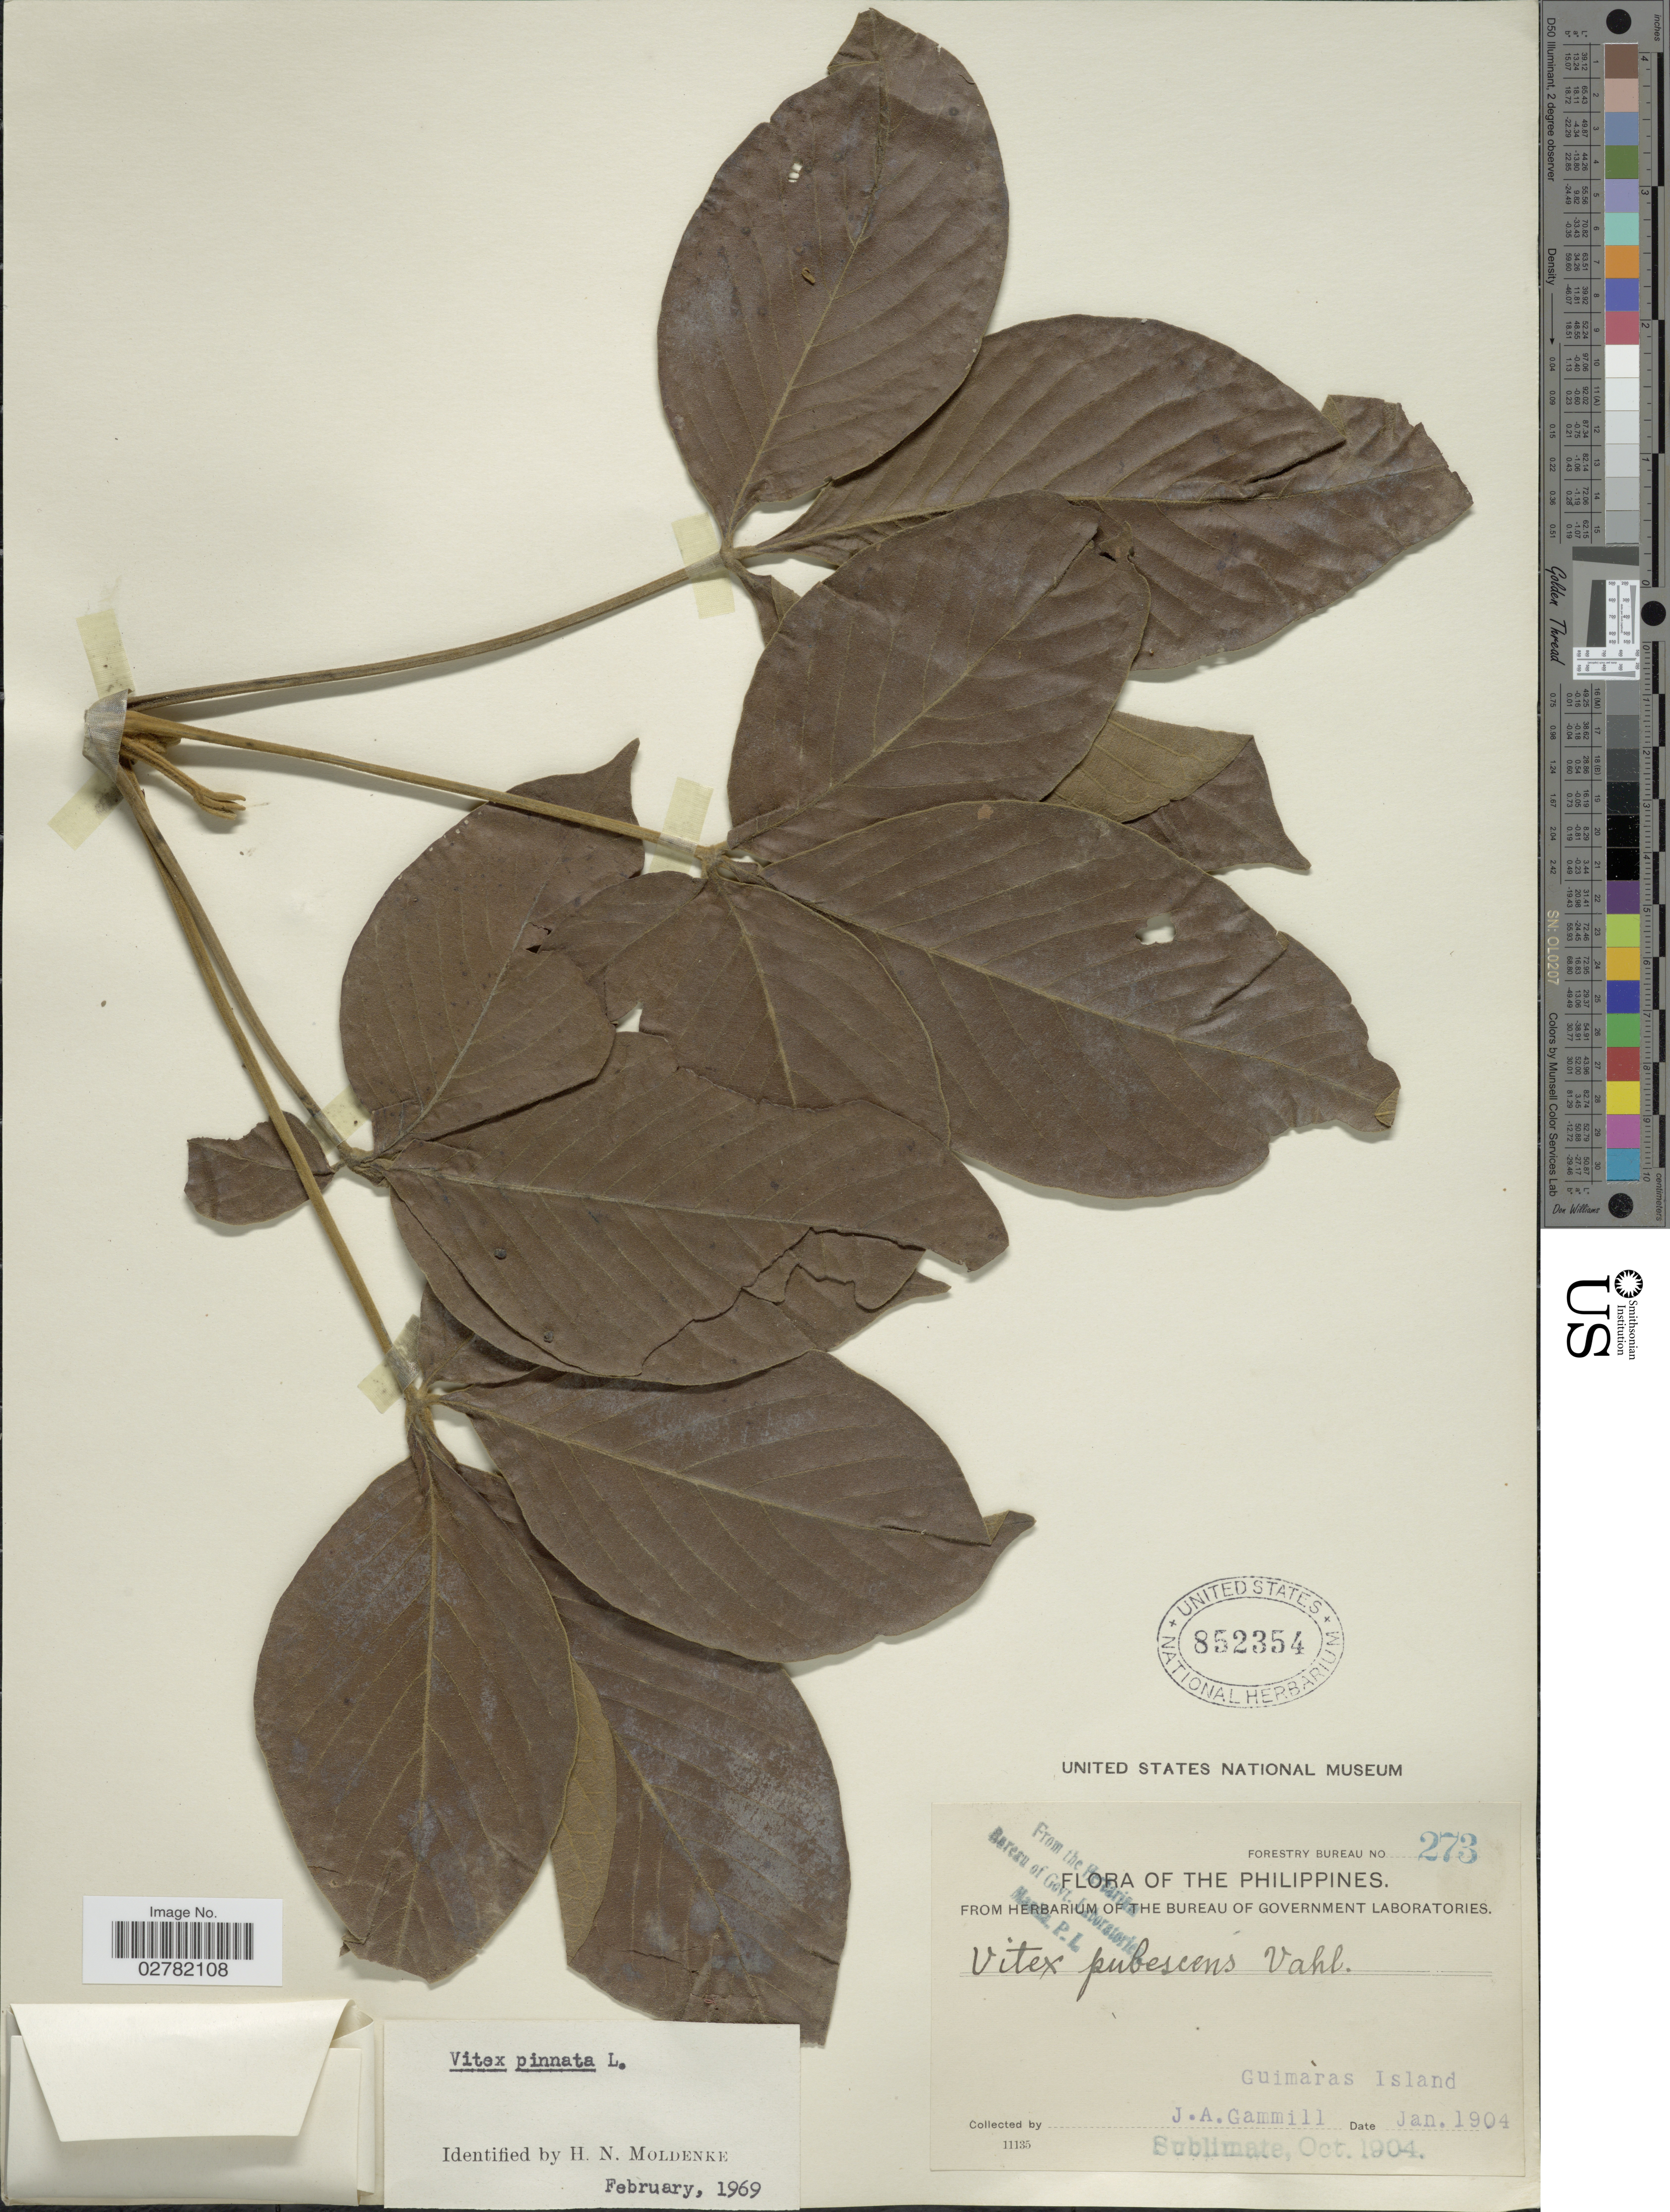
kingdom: Plantae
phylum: Tracheophyta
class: Magnoliopsida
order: Lamiales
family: Lamiaceae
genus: Vitex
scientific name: Vitex pinnata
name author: L.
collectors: J. Gammill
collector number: Forestry Bureau 273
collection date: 1904-01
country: Philippines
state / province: Western Visayas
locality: Guimaras Island.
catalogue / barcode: US 852354